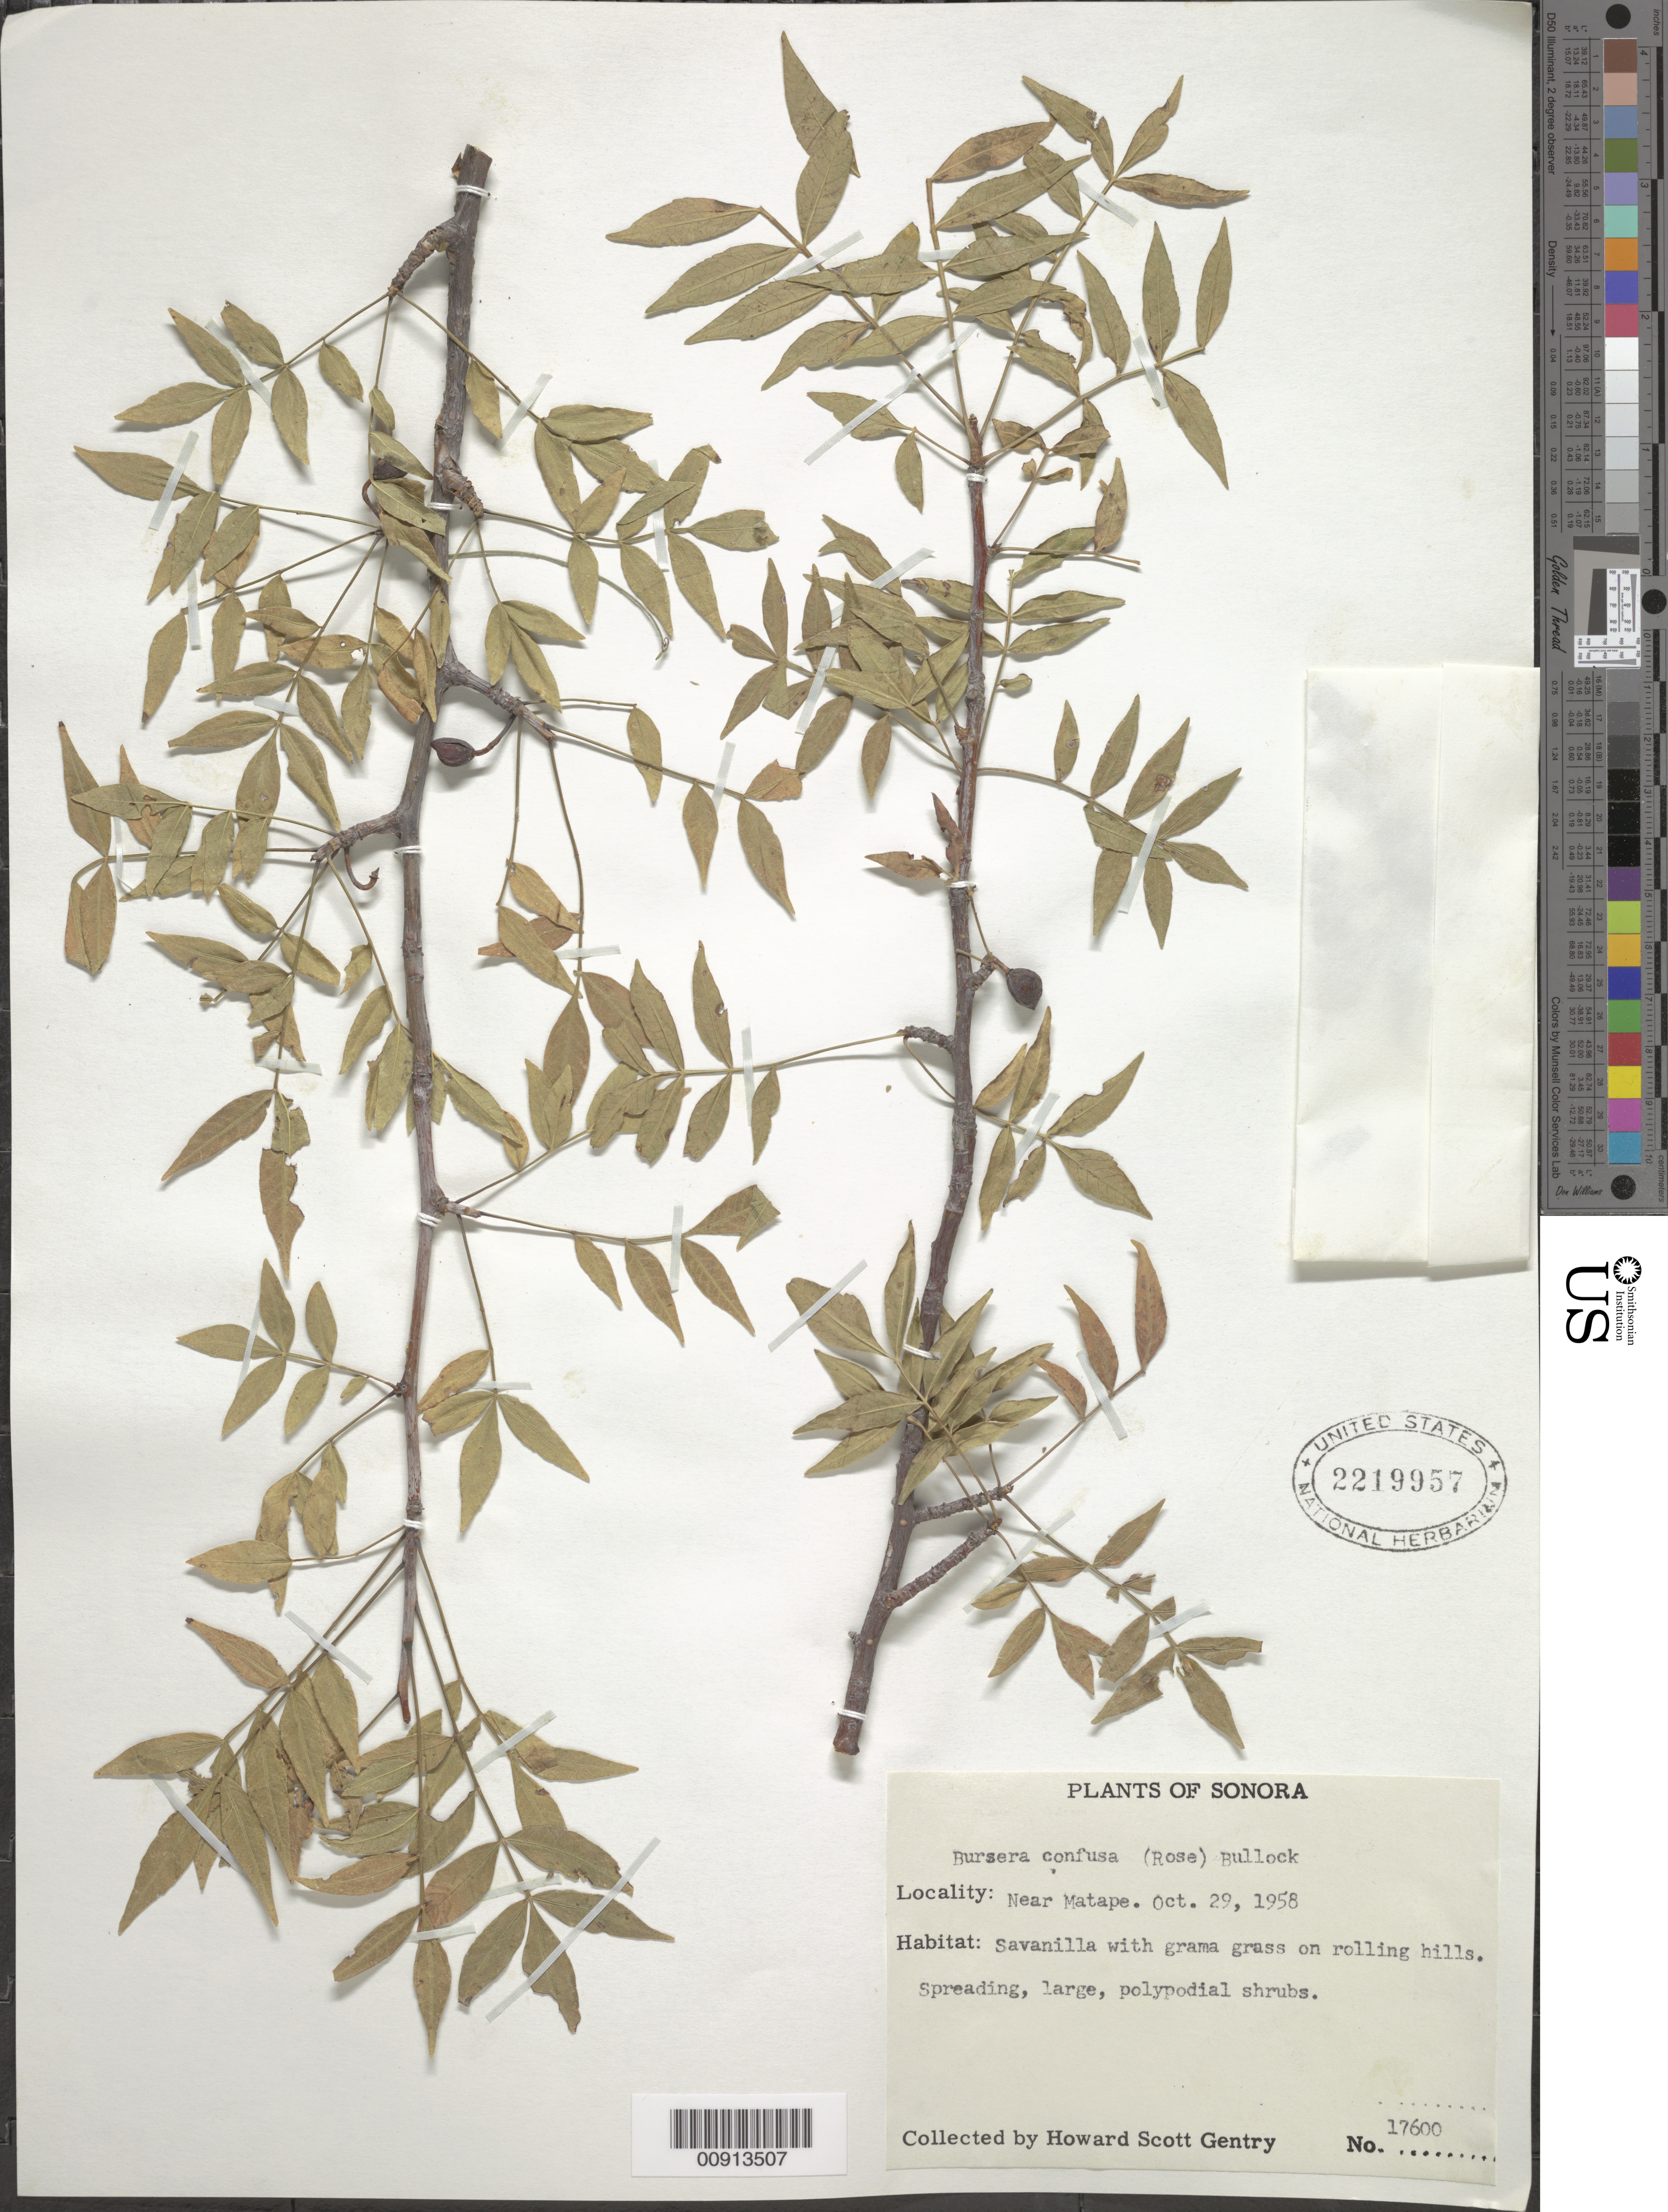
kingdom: Plantae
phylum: Tracheophyta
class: Magnoliopsida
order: Sapindales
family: Burseraceae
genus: Bursera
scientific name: Bursera fagaroides var. elongata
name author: (Kunth) Engl.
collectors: H. S. Gentry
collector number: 17600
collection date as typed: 29 Oct 1958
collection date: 1958-10-29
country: Mexico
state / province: Sonora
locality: Near Matape, Sonora.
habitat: Savanilla with grama grass on rolling hills.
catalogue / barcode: US 2219957